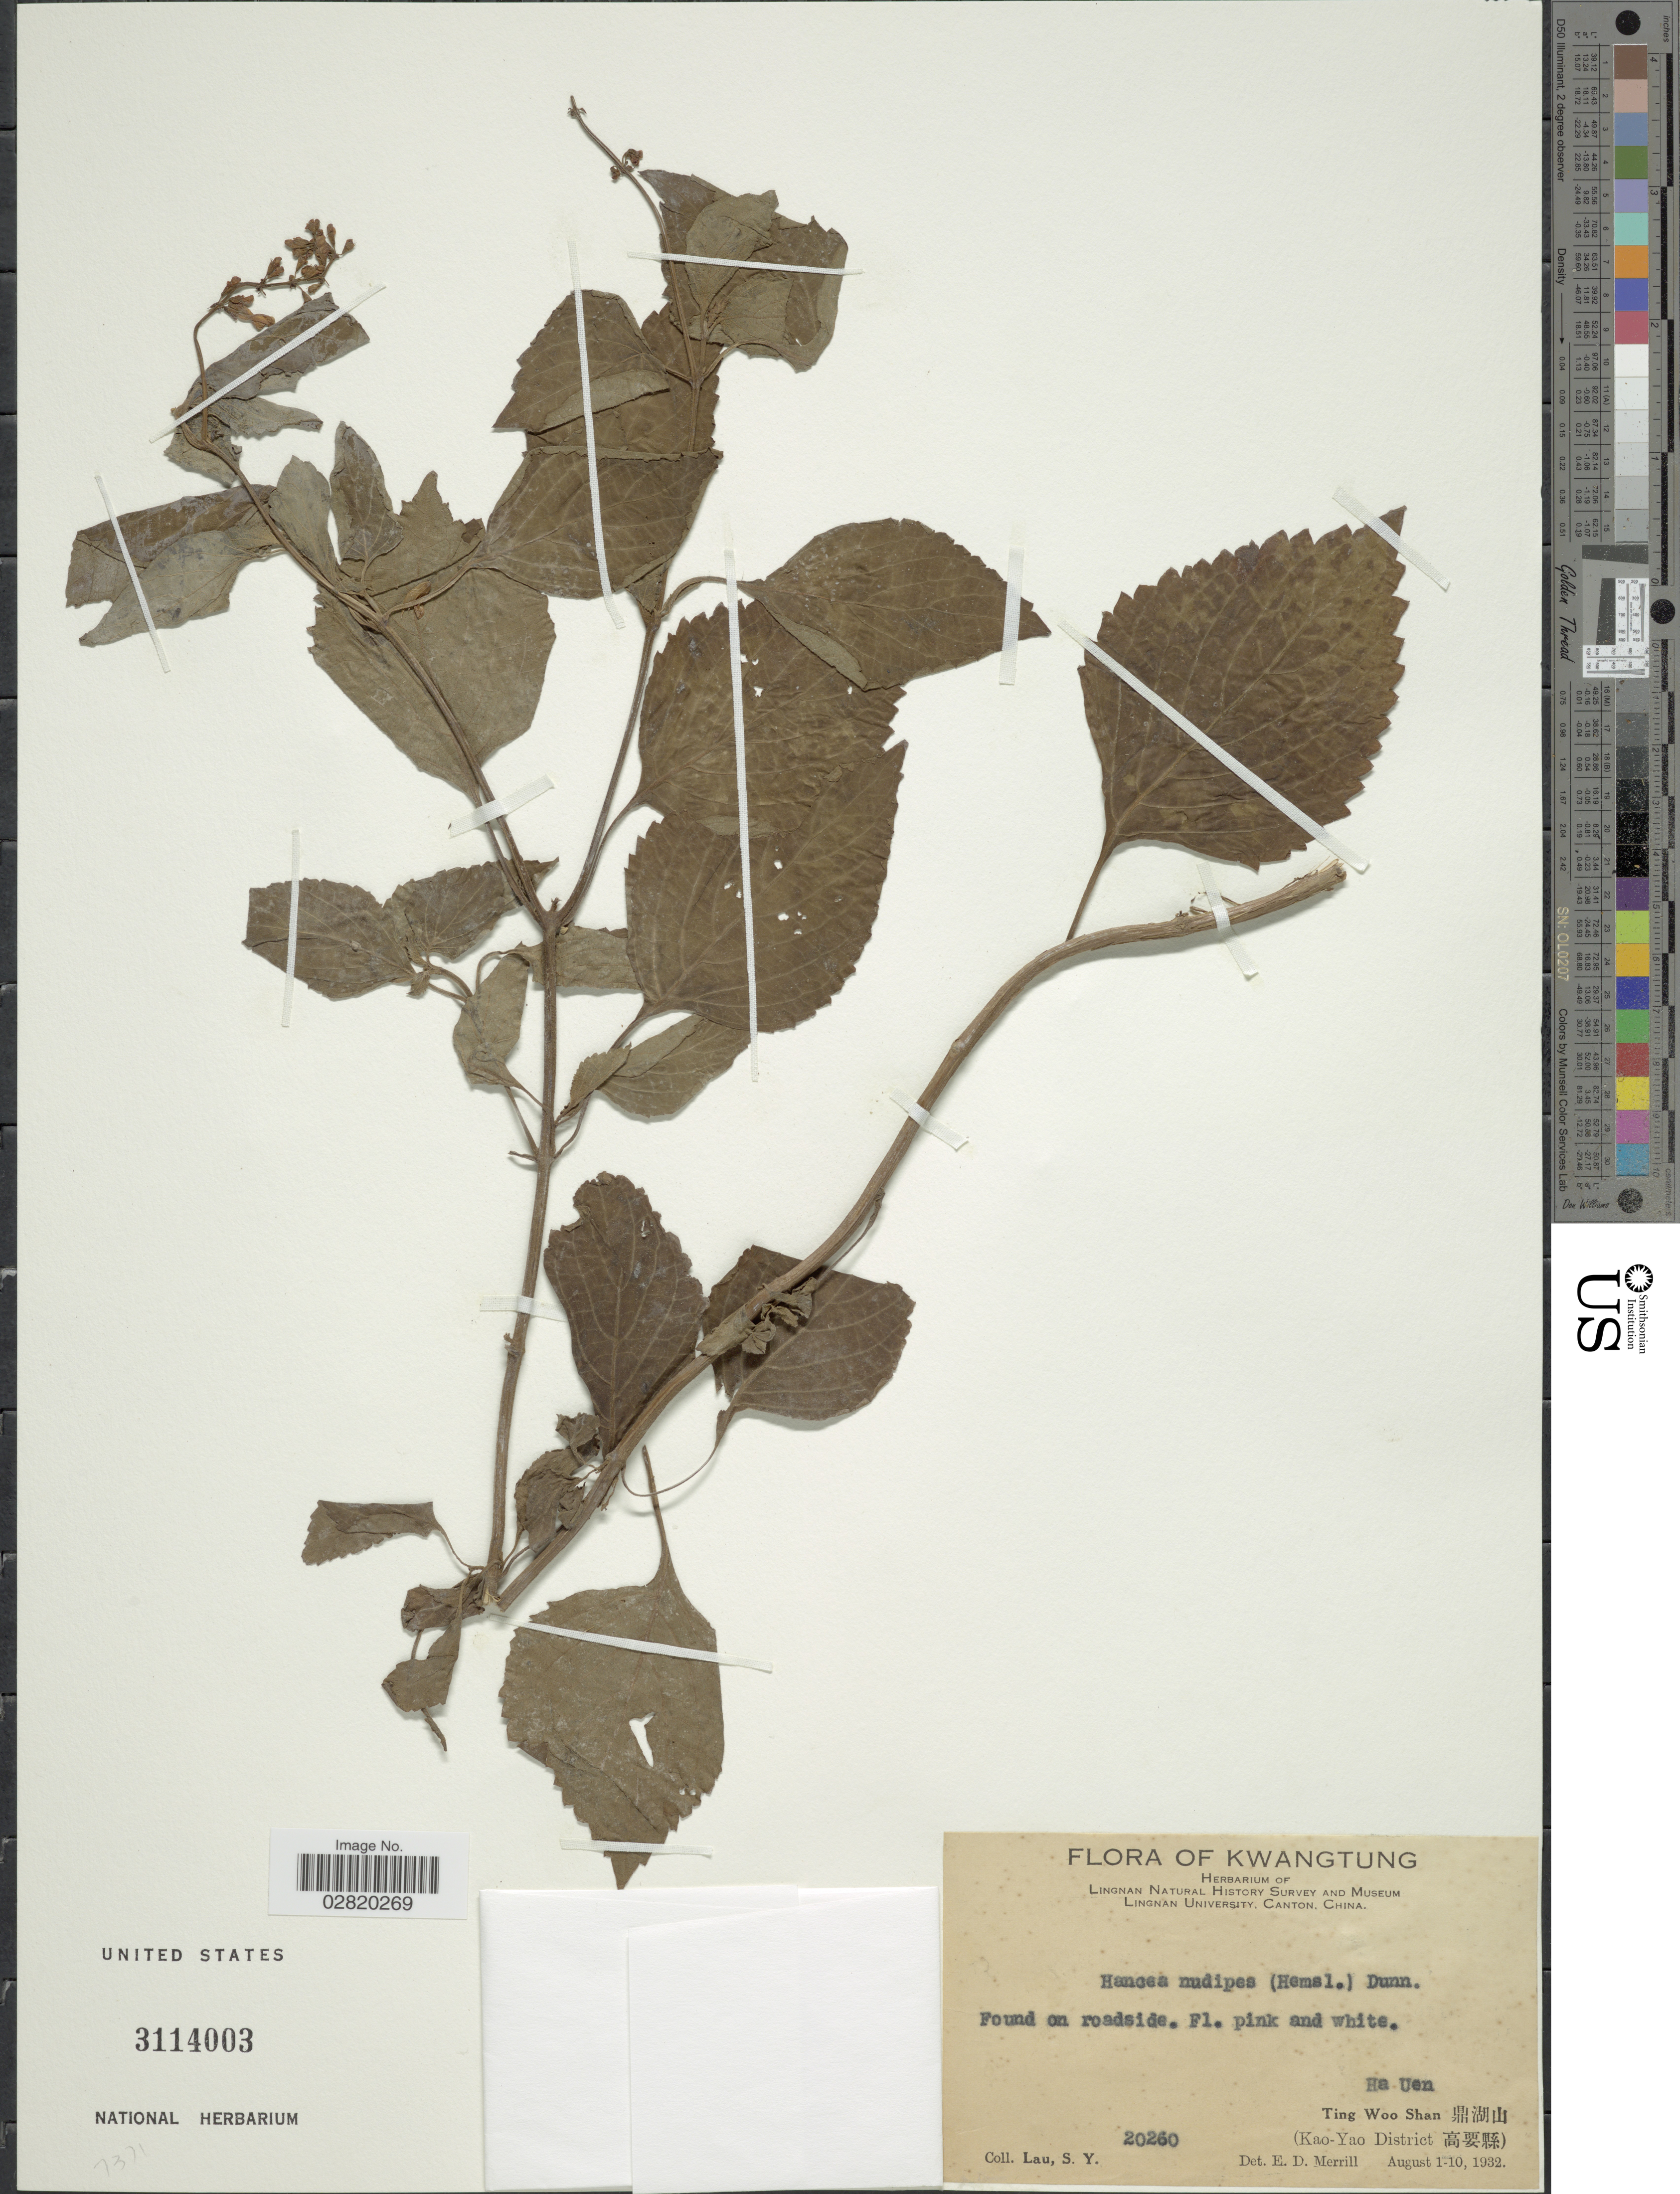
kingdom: Plantae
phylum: Tracheophyta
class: Magnoliopsida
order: Lamiales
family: Lamiaceae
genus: Siphocranion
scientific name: Siphocranion nudipes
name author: (Hemsl.) Kudô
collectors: S. Y. Lau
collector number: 20260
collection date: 1932-08-01/1932-08-10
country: China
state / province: Guangdong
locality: Kwangtung. Ha Uen. Ting Woo Shan. (Kao-Yao District).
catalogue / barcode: US 3114003